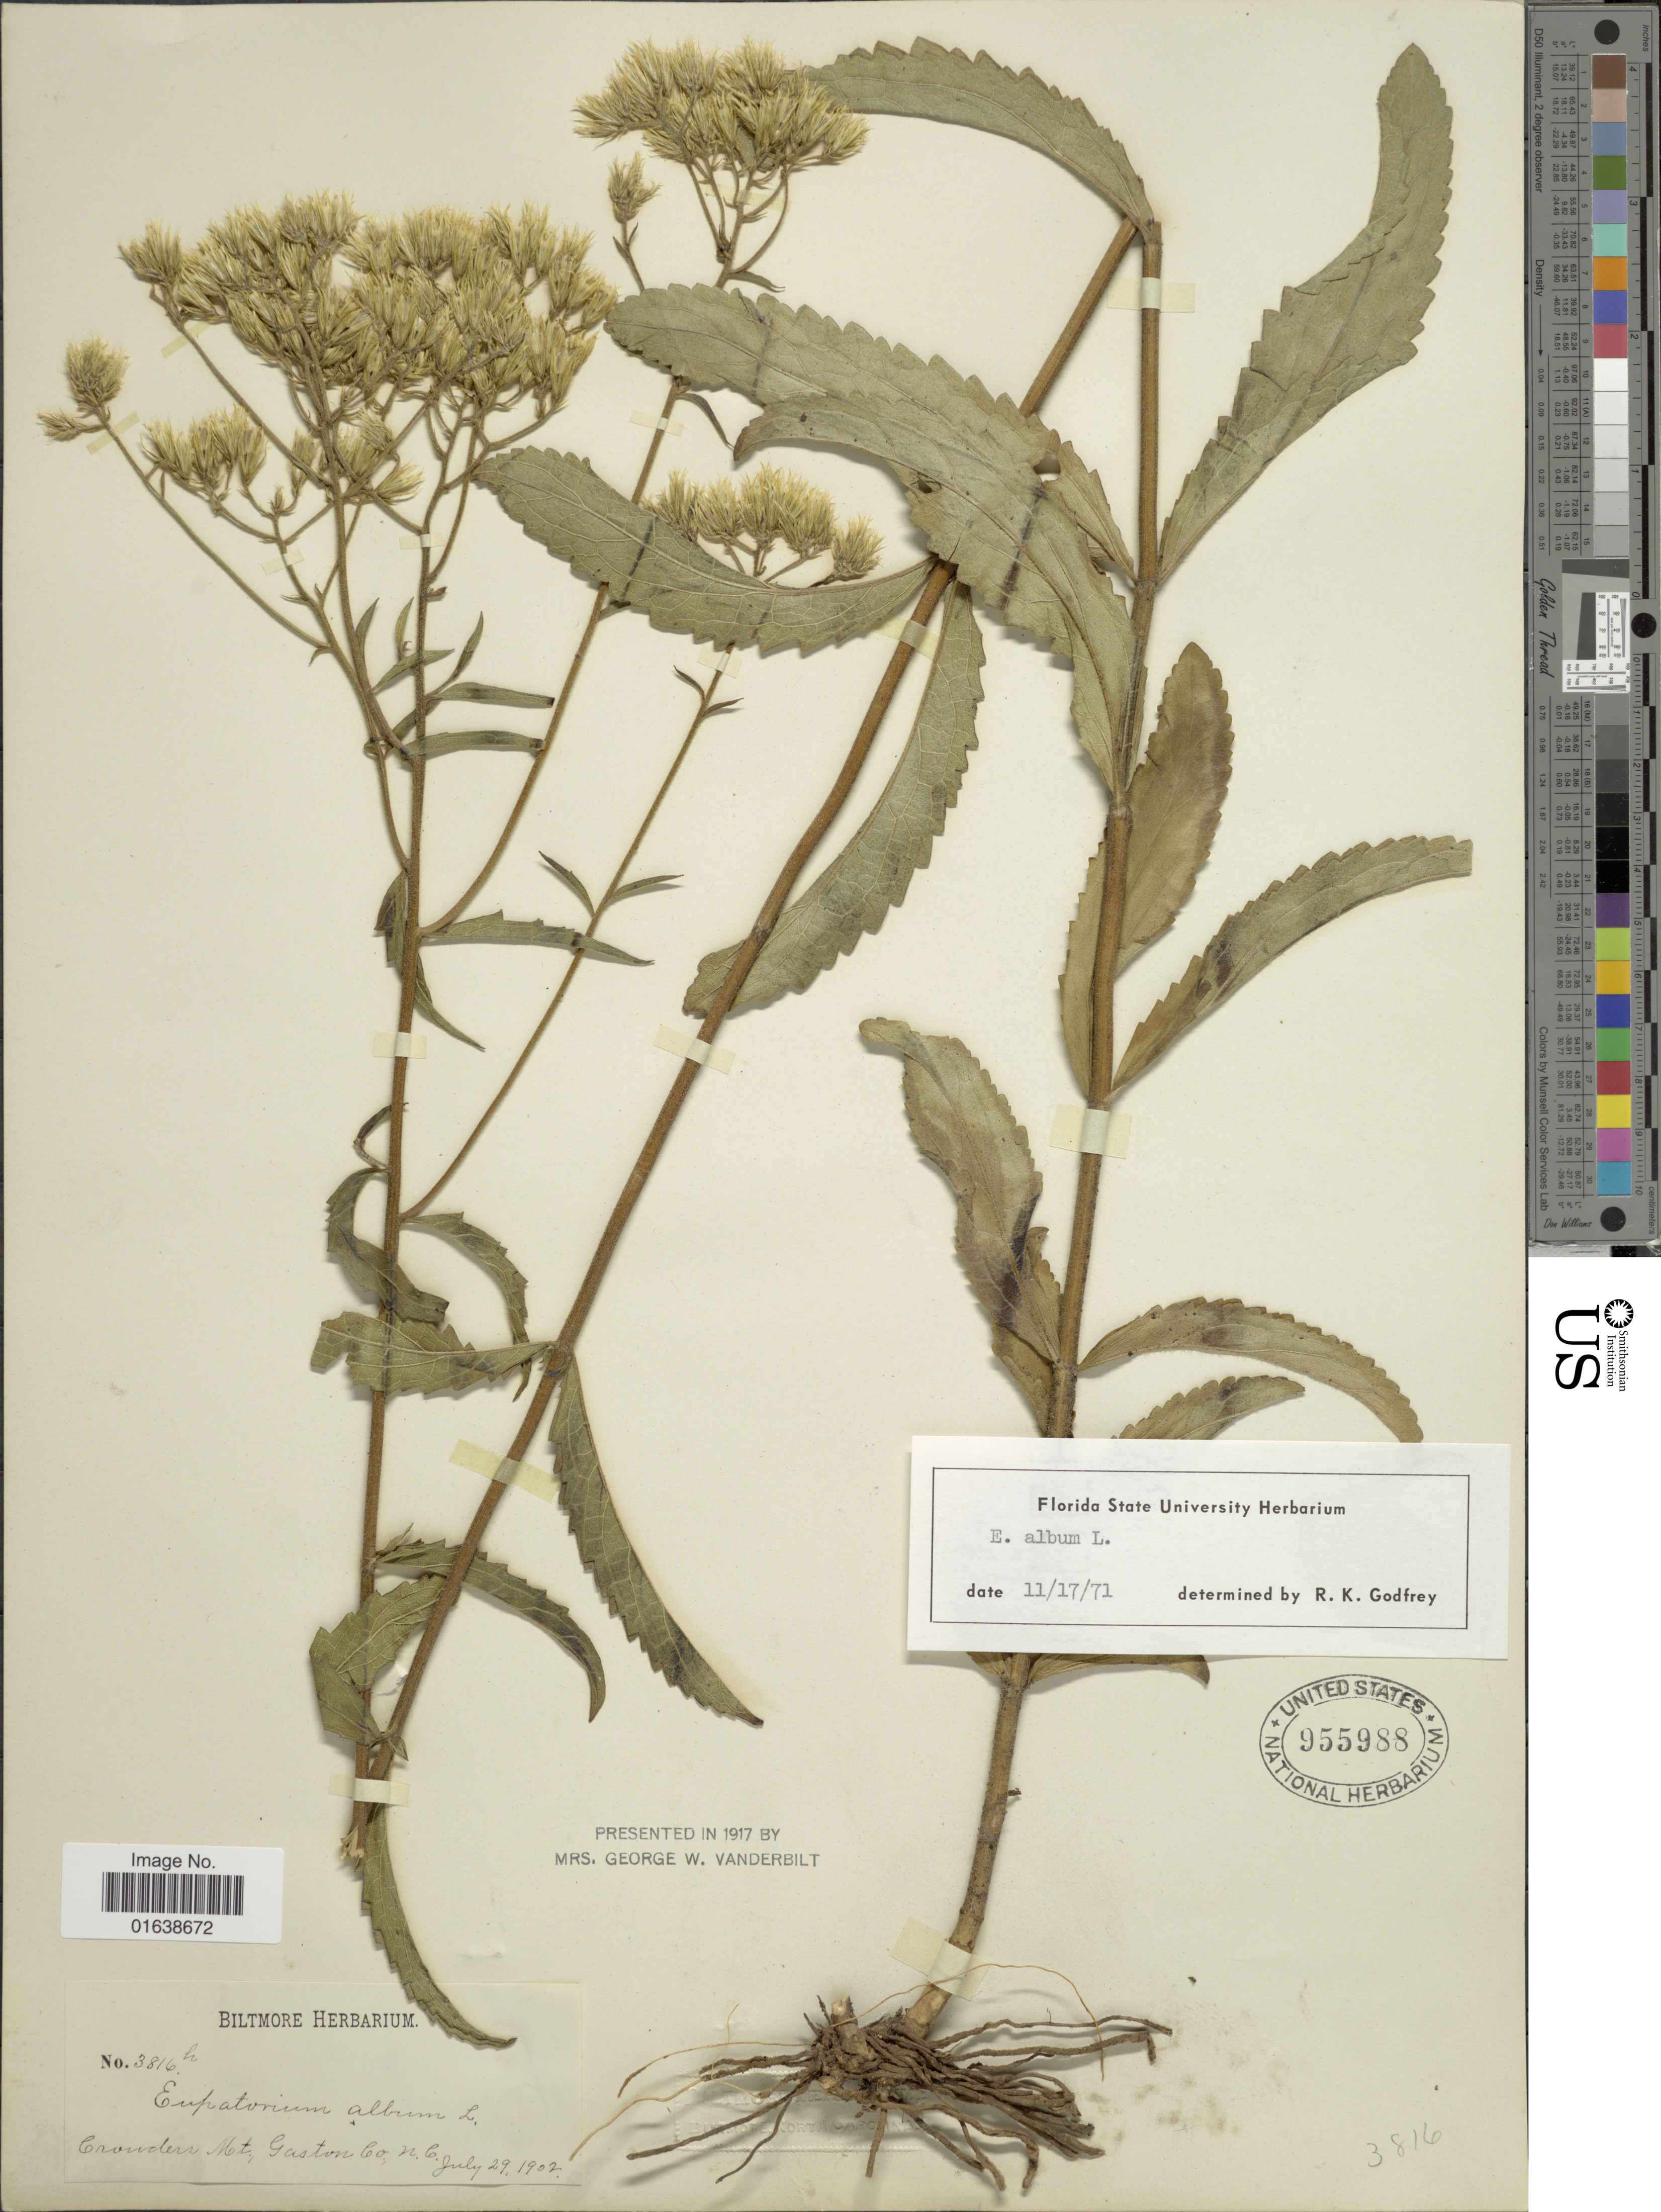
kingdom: Plantae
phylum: Tracheophyta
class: Magnoliopsida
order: Asterales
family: Asteraceae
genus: Eupatorium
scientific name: Eupatorium album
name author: L.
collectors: ex herb. Biltmore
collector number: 3816h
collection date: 1902-07-29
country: United States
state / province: North Carolina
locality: Grounders Mt. Gaston Co. N. C.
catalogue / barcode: US 955988